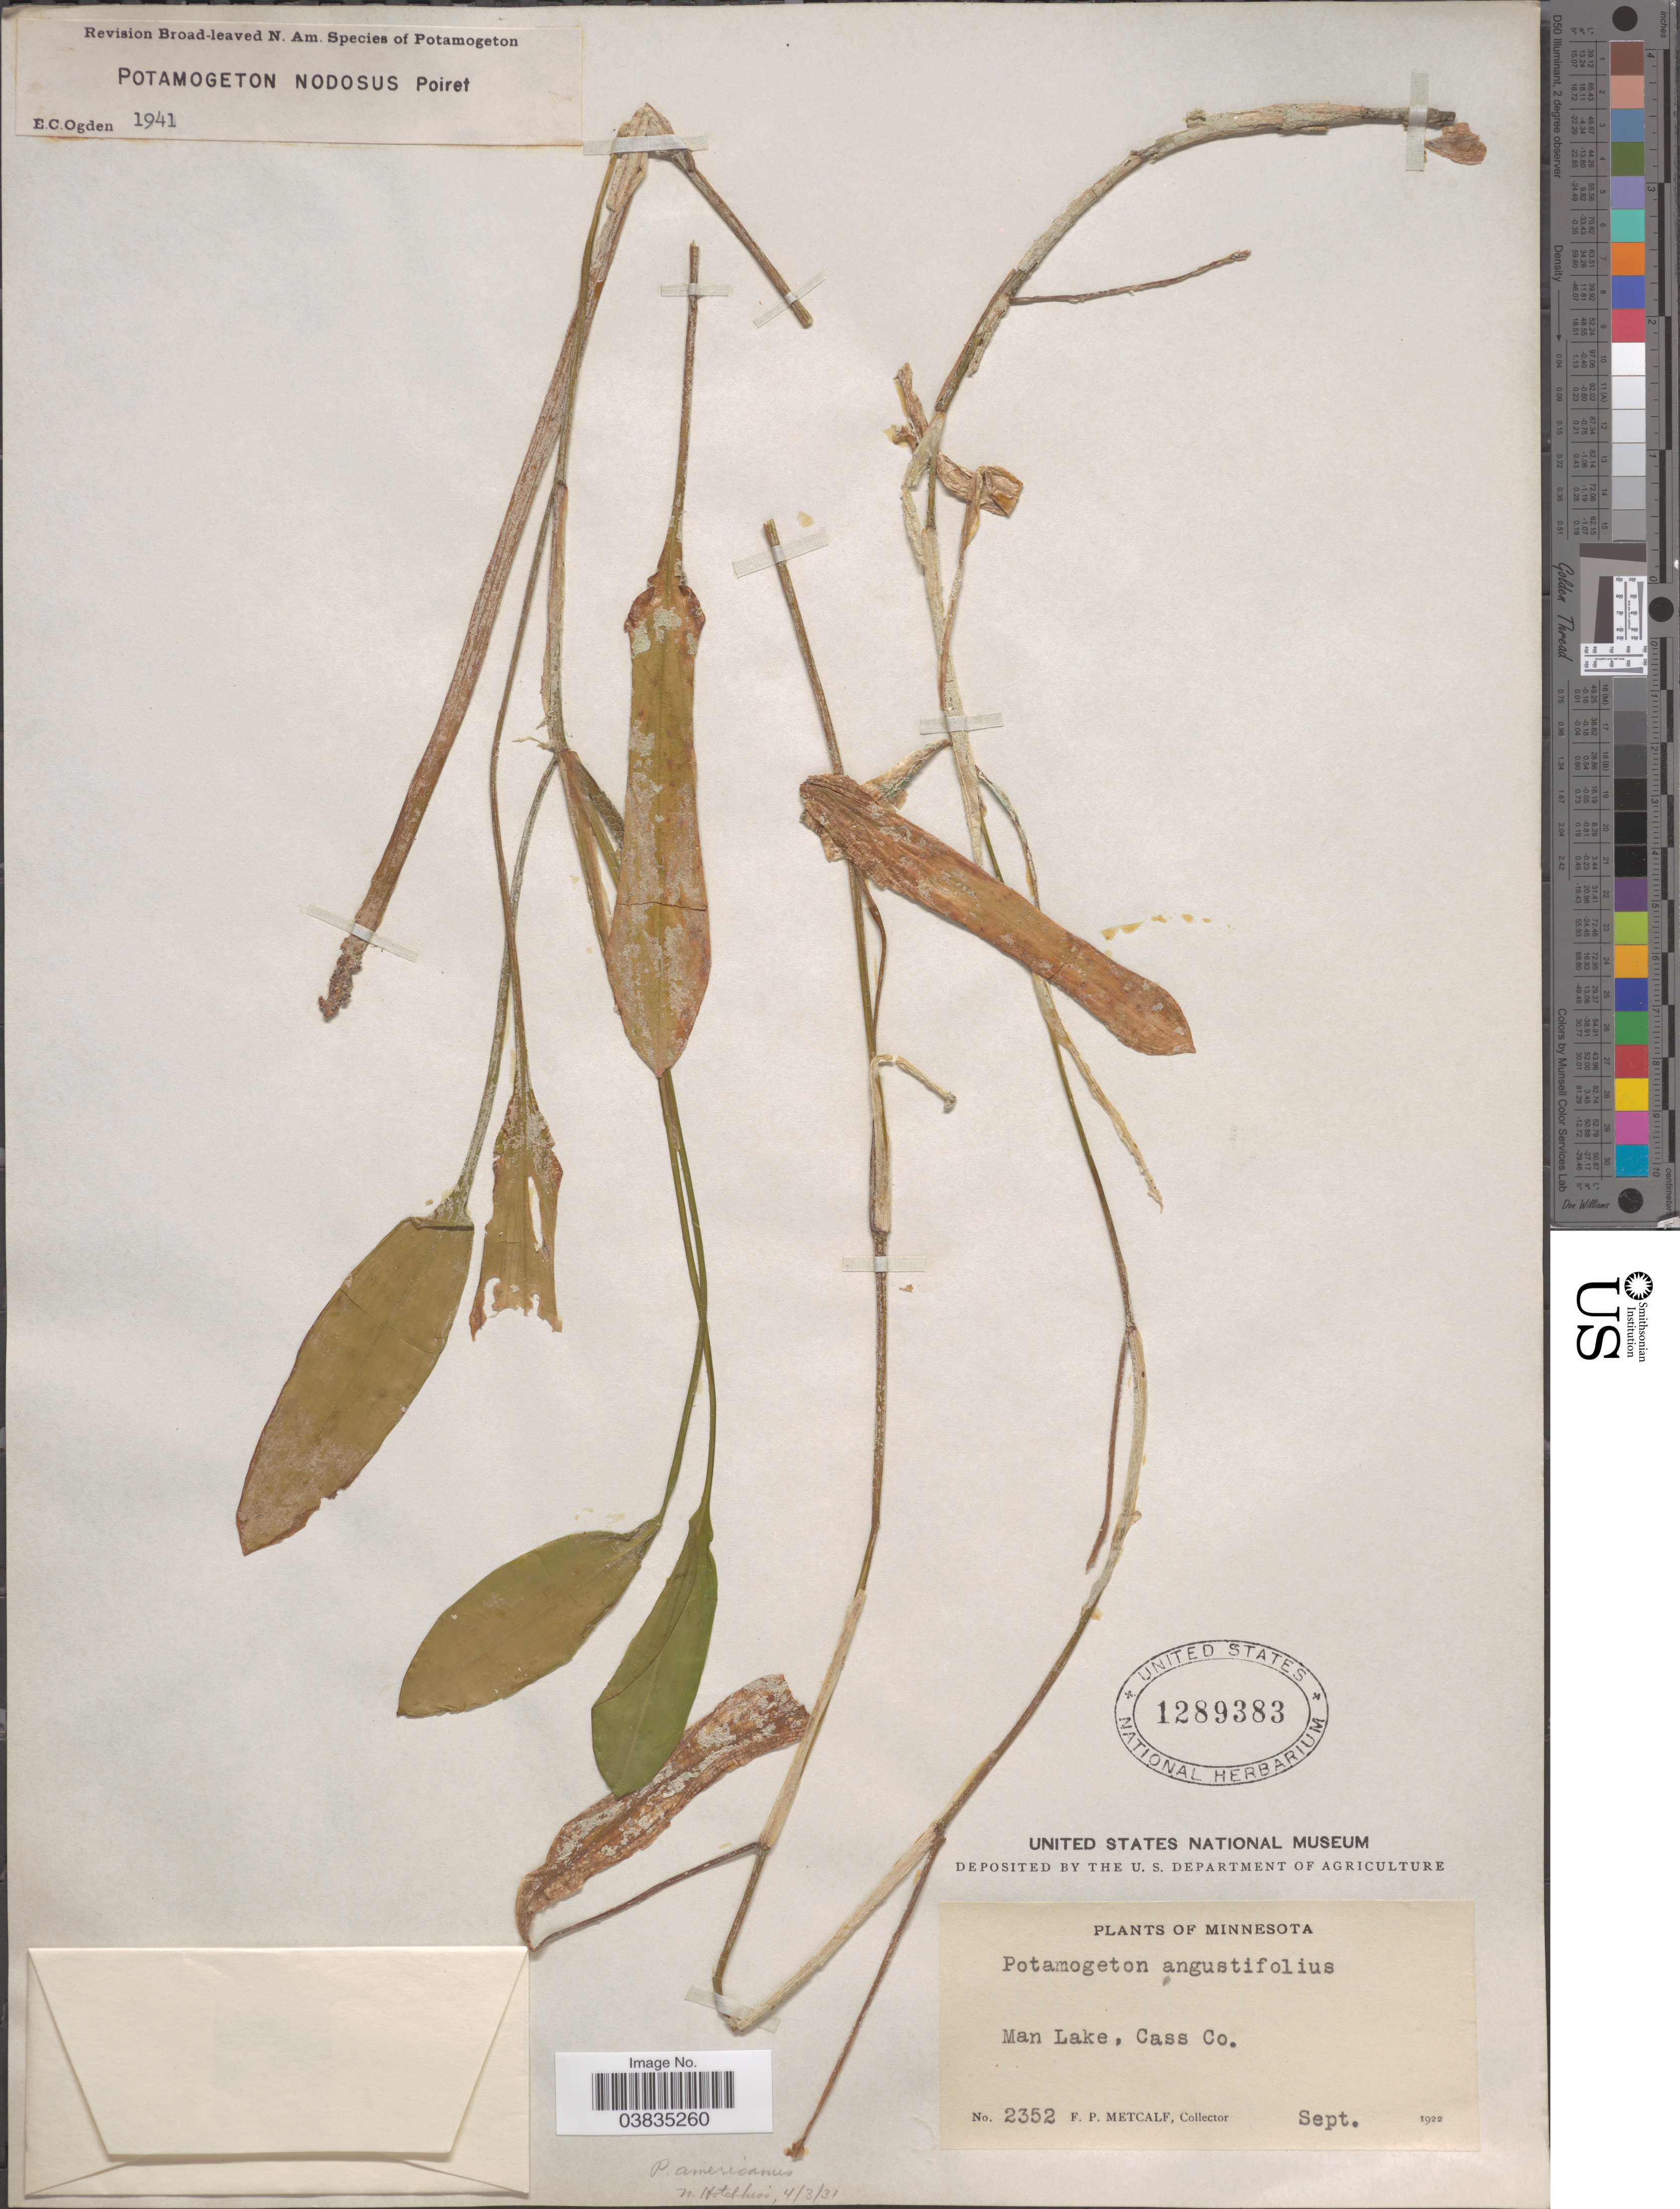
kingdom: Plantae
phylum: Tracheophyta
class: Liliopsida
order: Alismatales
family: Potamogetonaceae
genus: Potamogeton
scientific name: Potamogeton nodosus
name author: Poir.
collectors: F. Metcalf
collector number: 2352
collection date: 1922-09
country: United States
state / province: Minnesota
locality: Man Lake, Cass Co.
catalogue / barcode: US 1289383